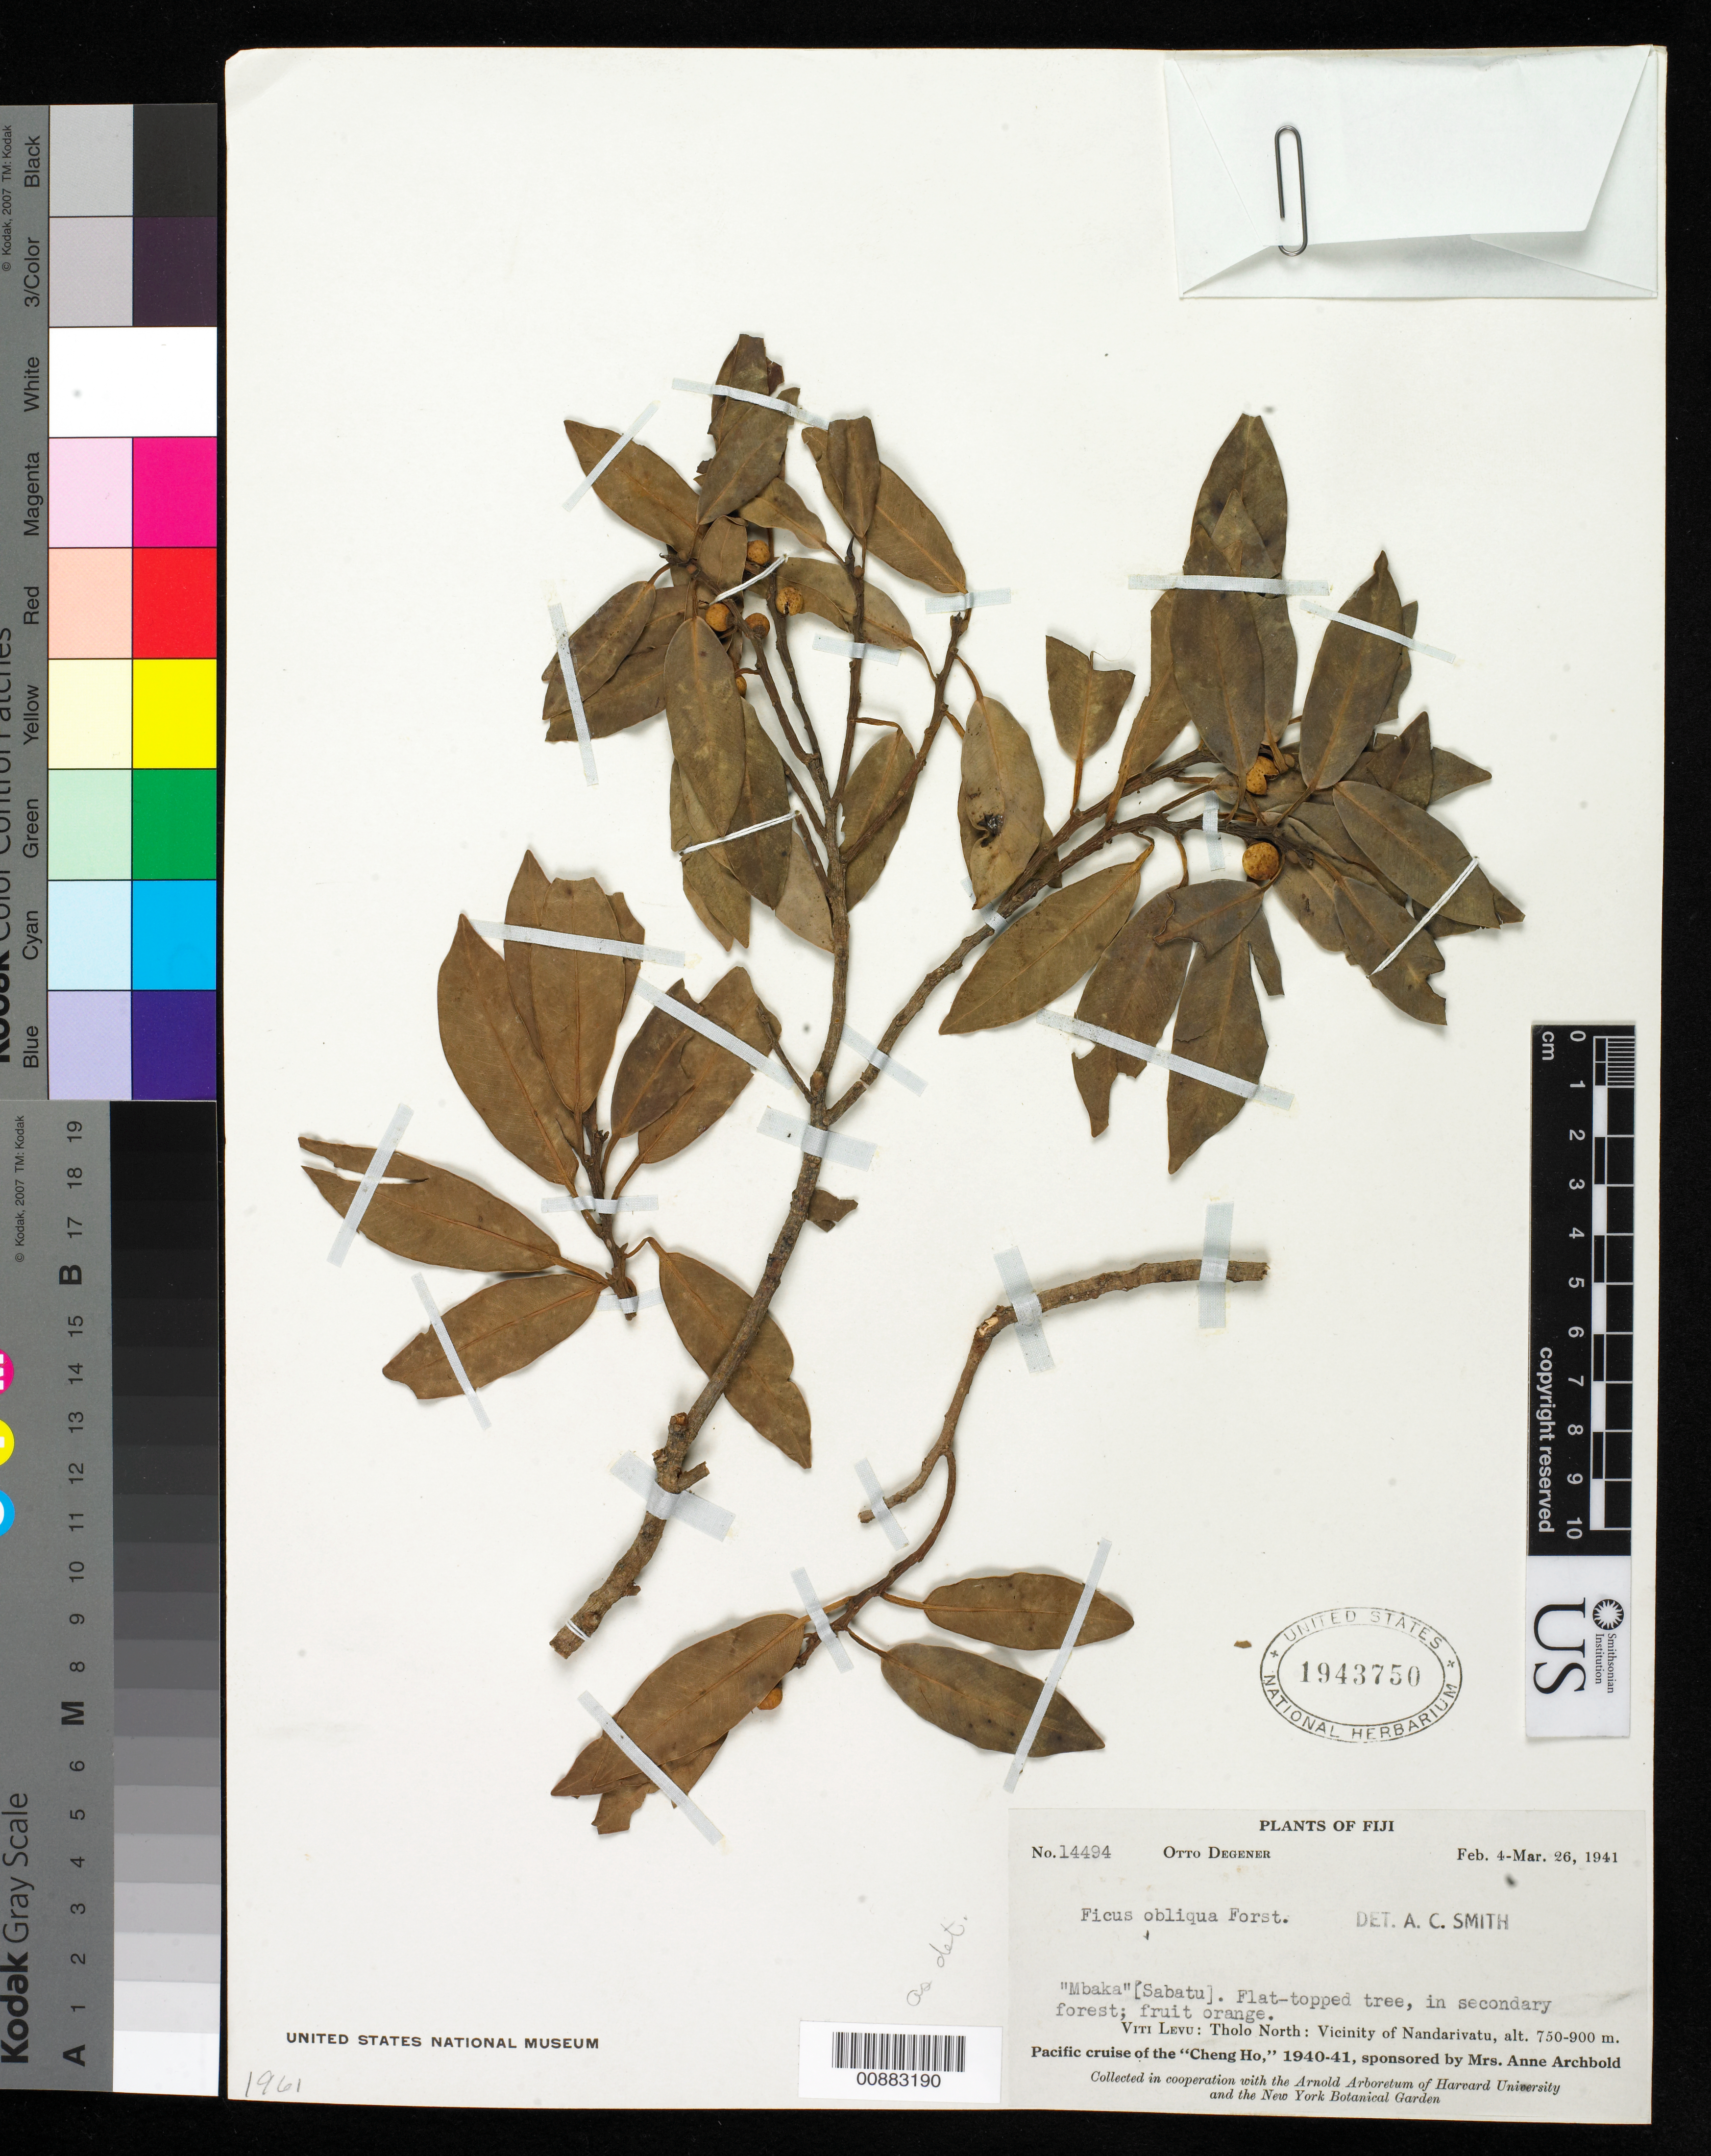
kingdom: Plantae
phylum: Tracheophyta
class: Magnoliopsida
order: Rosales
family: Moraceae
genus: Ficus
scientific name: Ficus obliqua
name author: G. Forst.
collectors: O. Degener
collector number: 14494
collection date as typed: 04 Feb 1941 to 26 Mar 1941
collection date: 1941-02-04/1941-03-26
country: Fiji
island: Viti Levu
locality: Tholo North: Vicinity of Nandarivatu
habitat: In secondary forest.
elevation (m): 750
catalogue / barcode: US 1943750